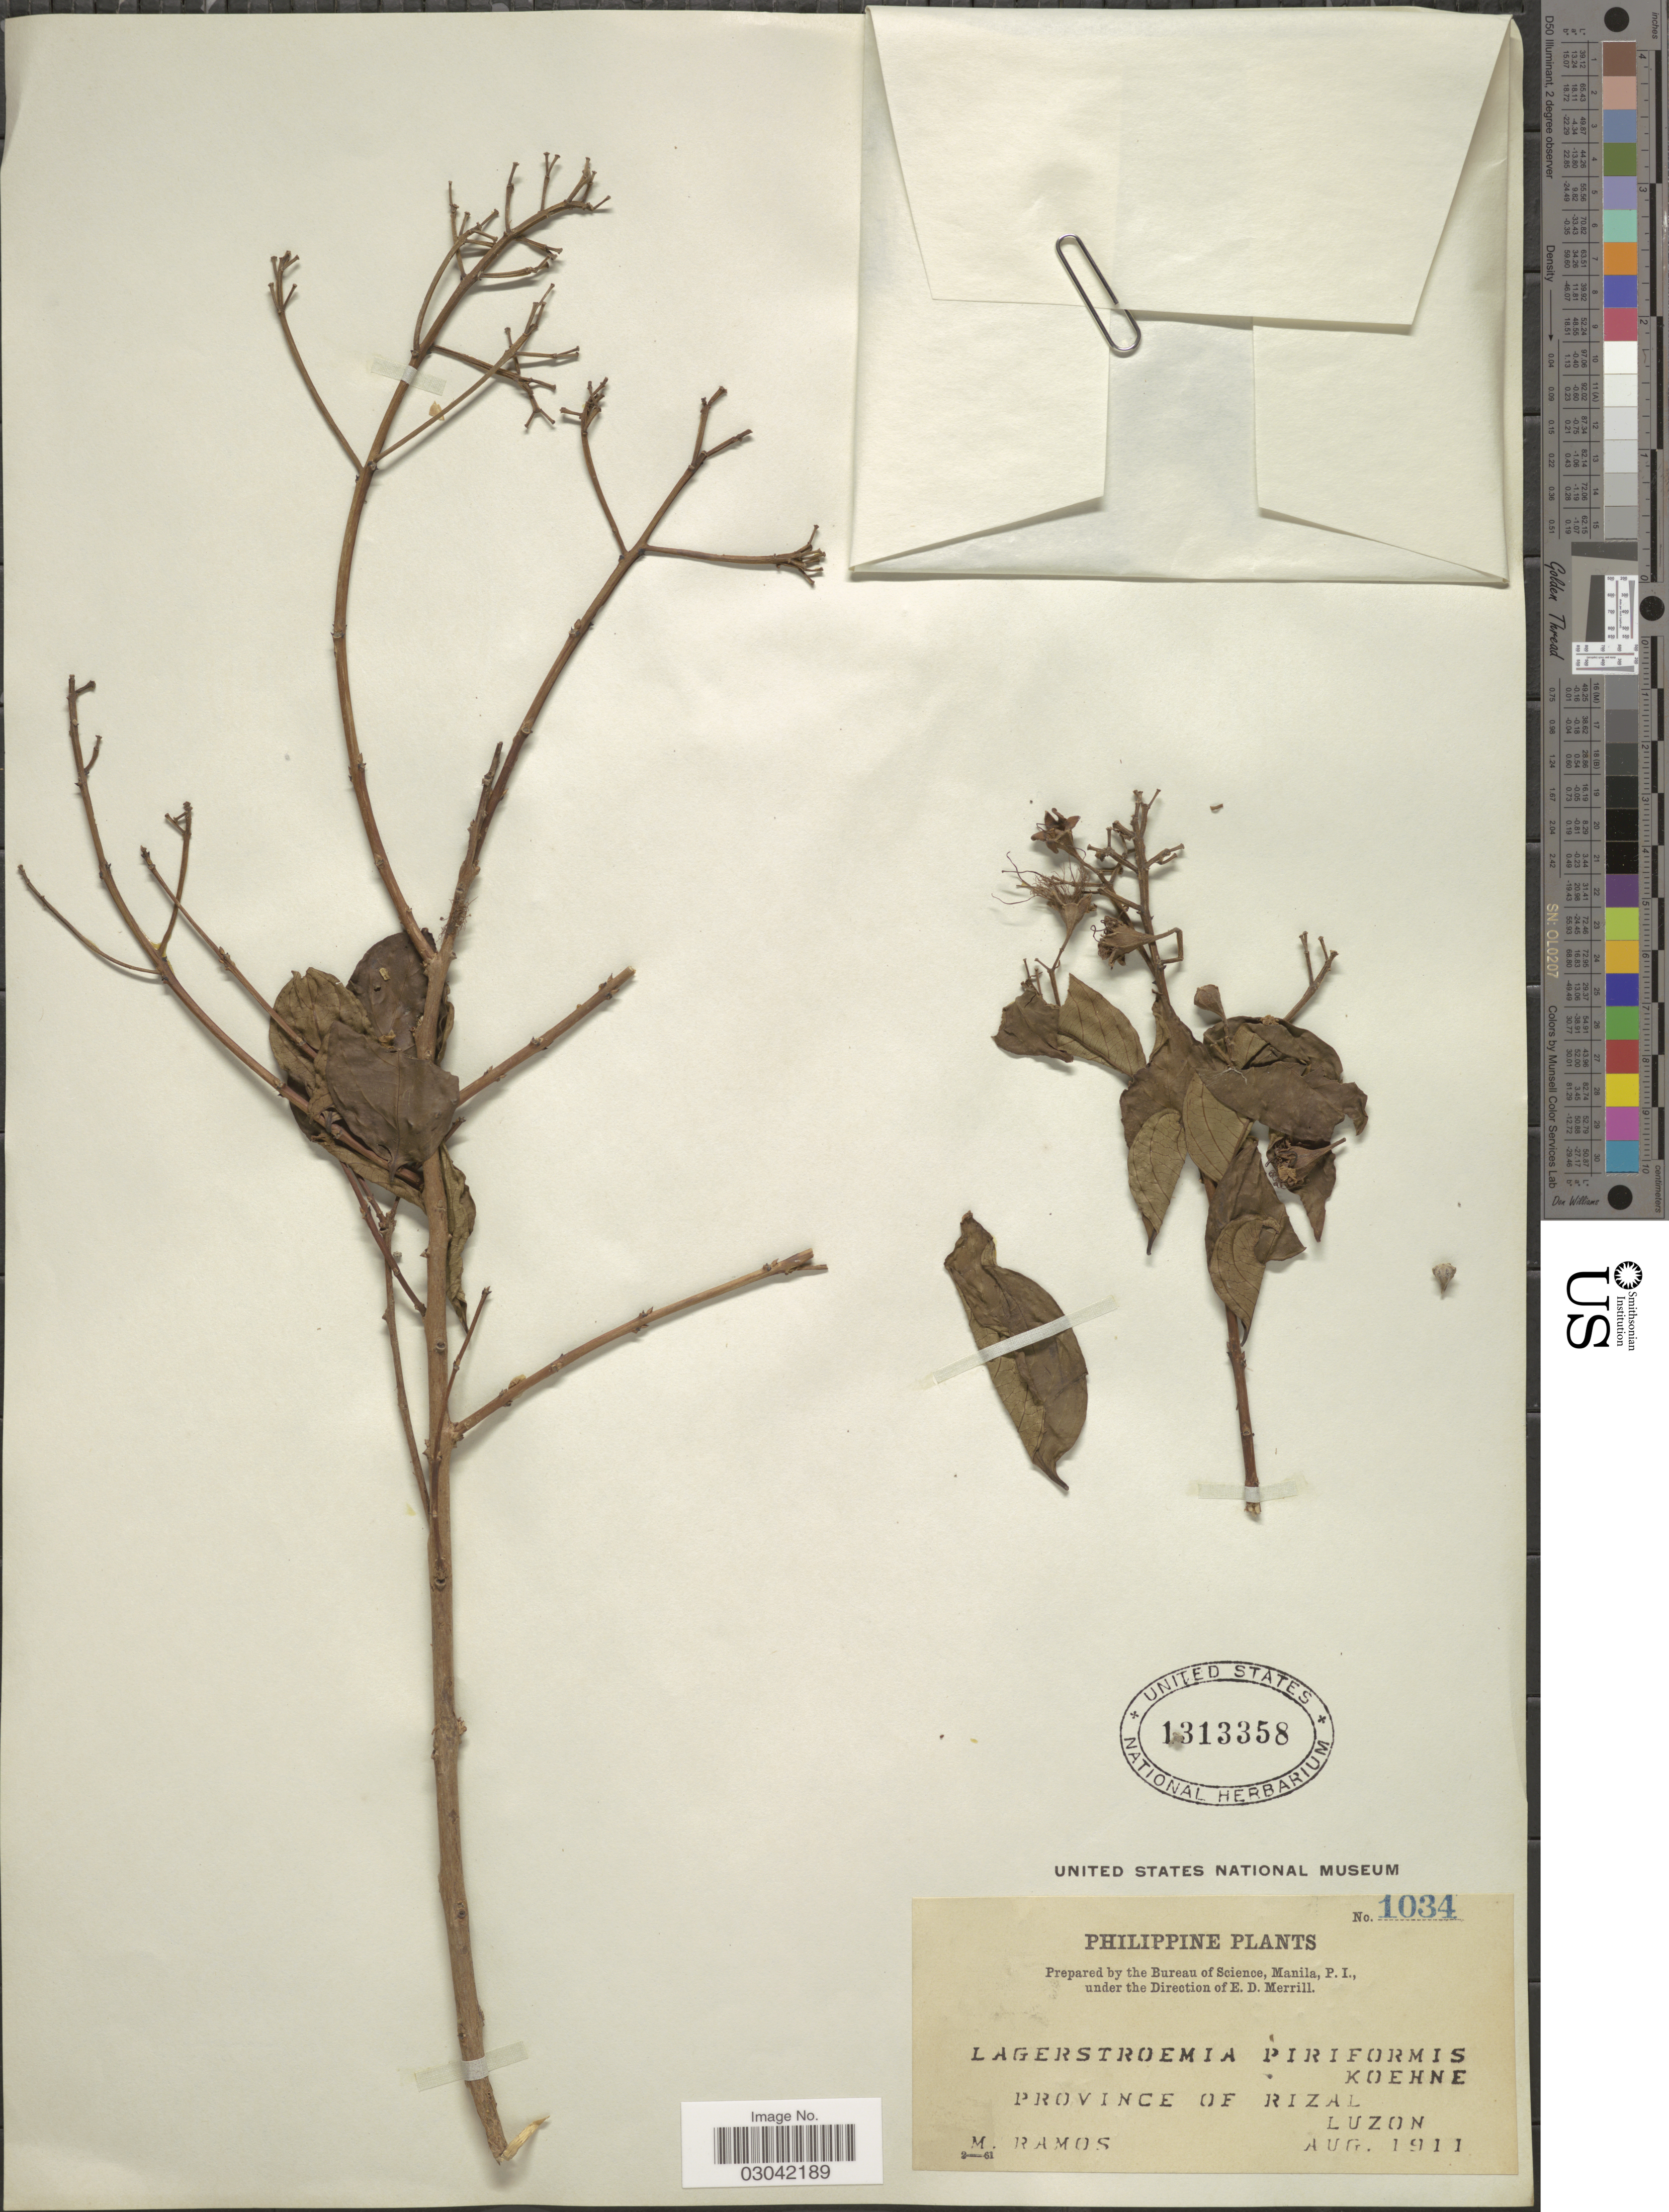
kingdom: Plantae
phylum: Tracheophyta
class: Magnoliopsida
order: Myrtales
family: Lythraceae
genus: Lagerstroemia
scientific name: Lagerstroemia piriformis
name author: Koehne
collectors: M. Ramos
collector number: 1034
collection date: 1911-08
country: Philippines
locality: Province of Rizal. Luzon.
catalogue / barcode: US 1313358